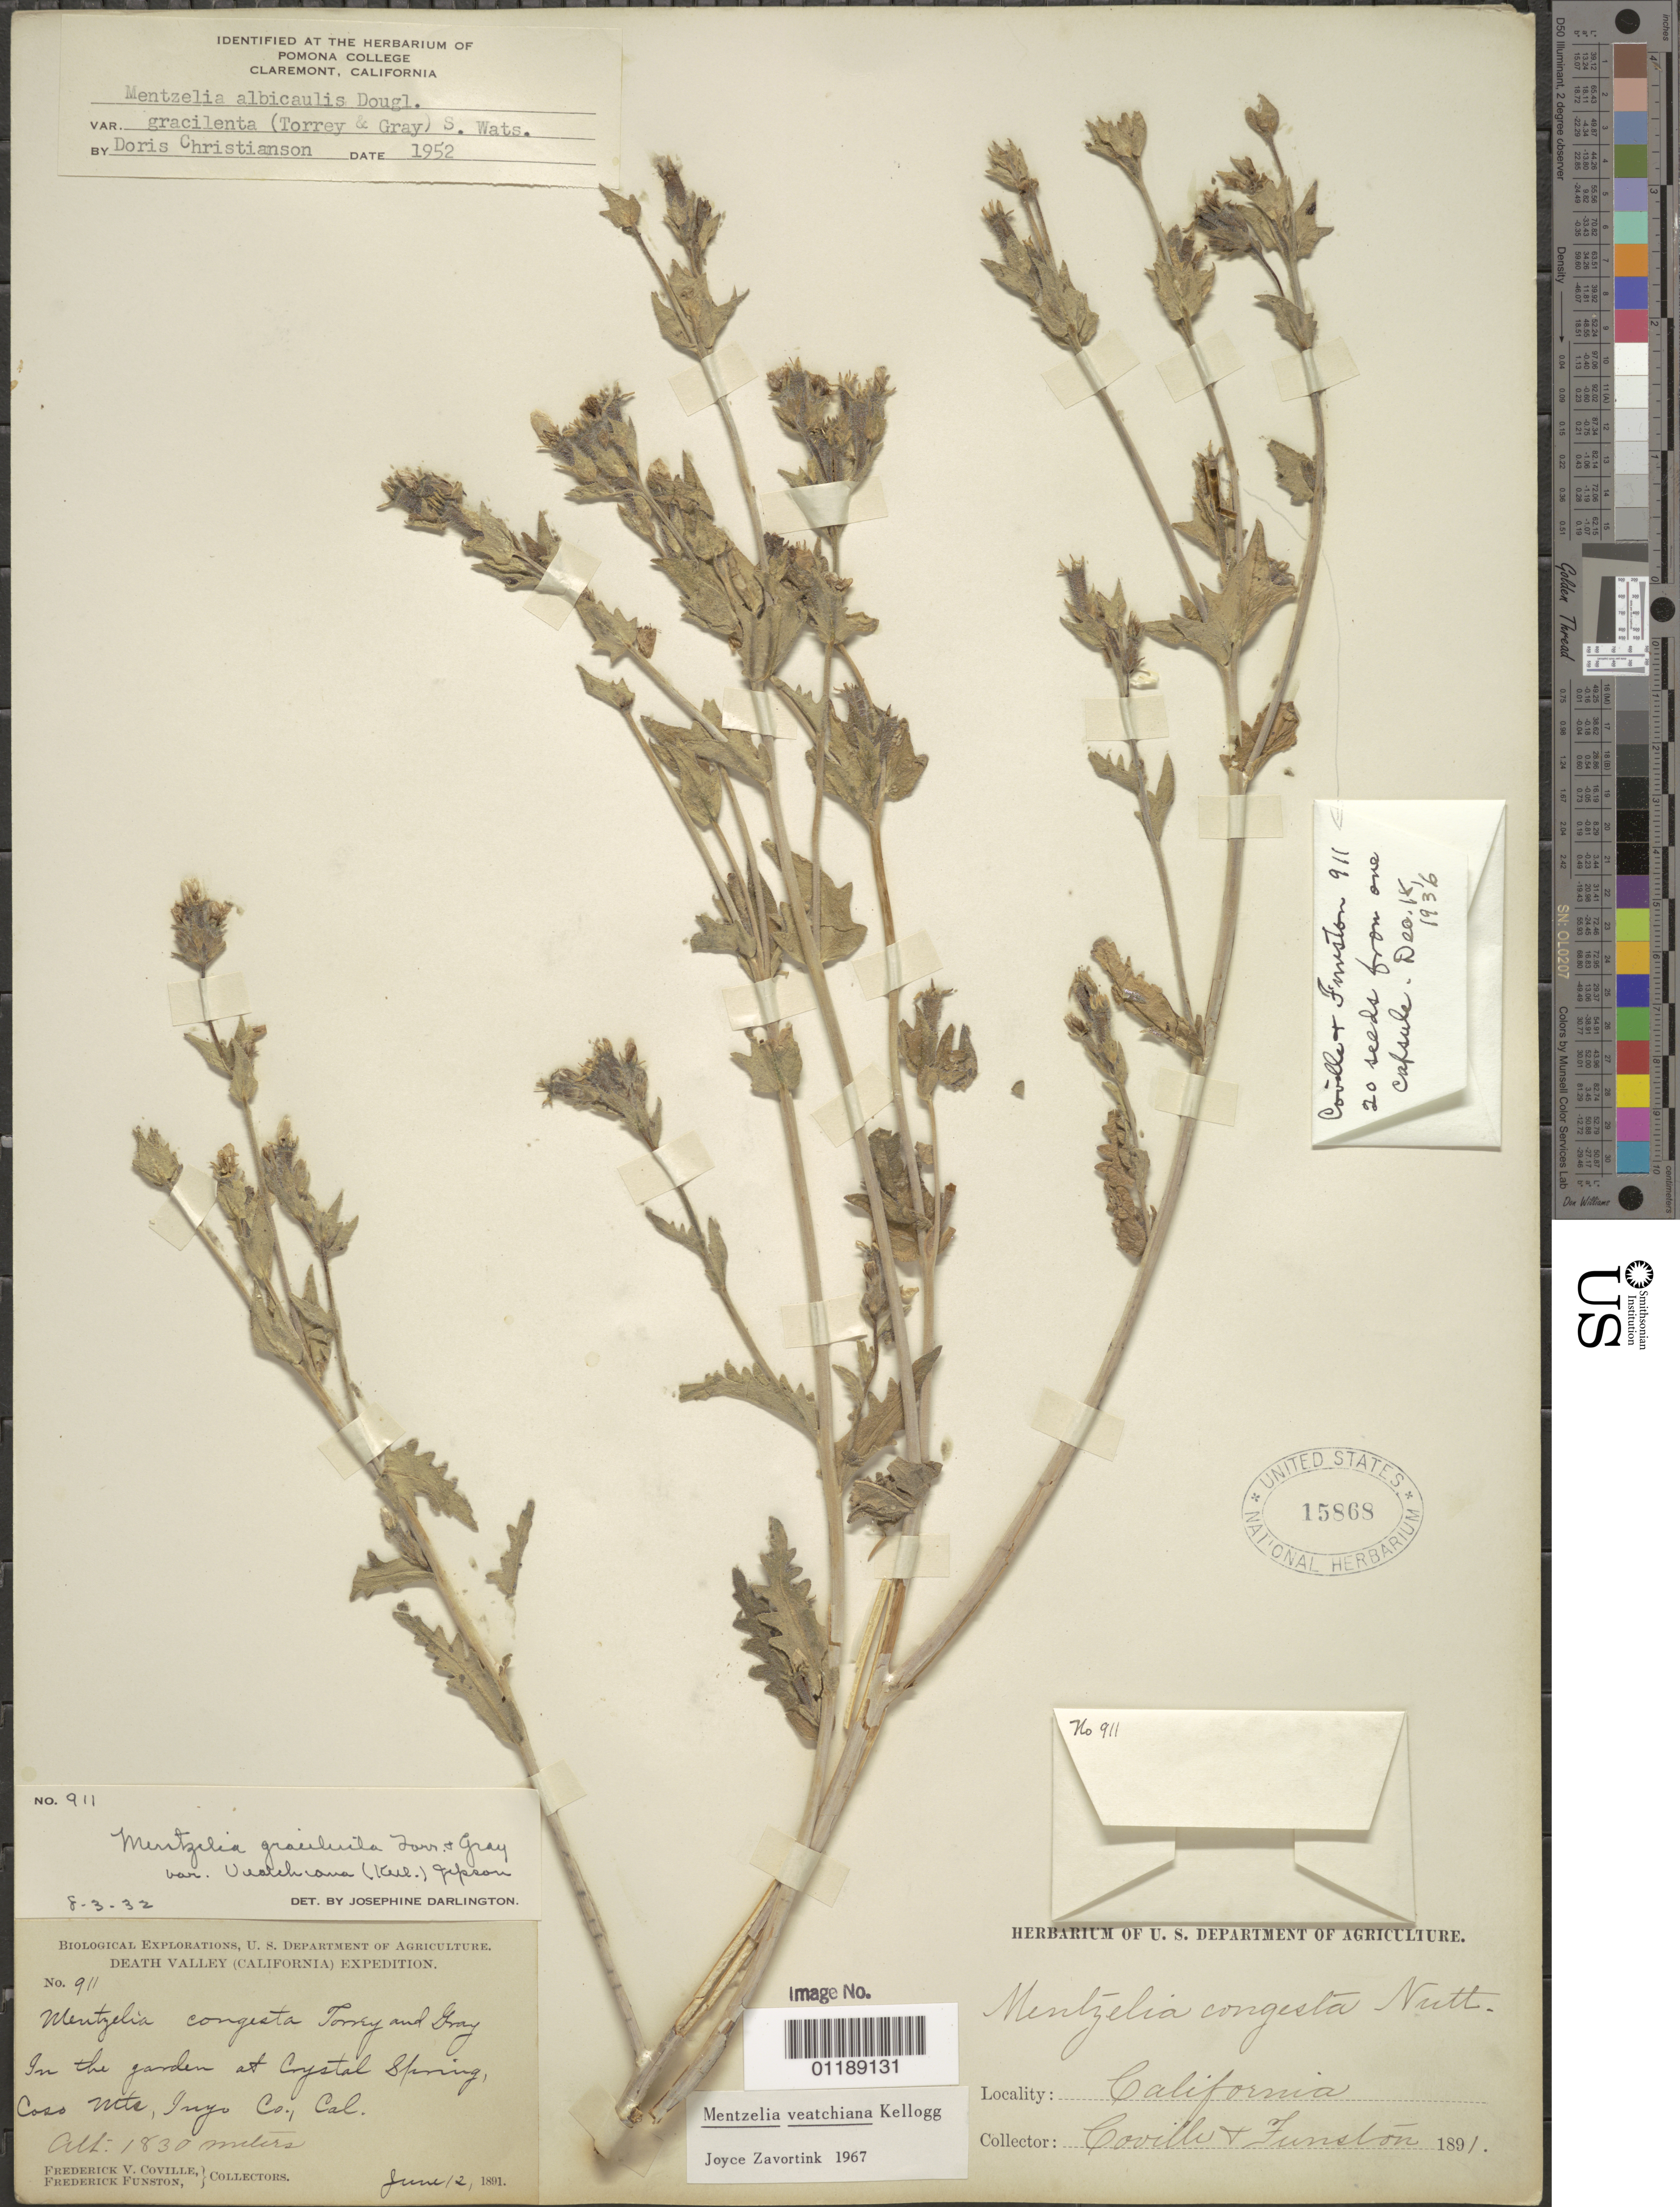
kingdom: Plantae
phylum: Tracheophyta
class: Magnoliopsida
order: Cornales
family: Loasaceae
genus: Mentzelia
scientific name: Mentzelia veatchiana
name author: Kellogg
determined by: Zavortink, J. E.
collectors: F. V. Coville & F. Funston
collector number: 911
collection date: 1891-06-12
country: United States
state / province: California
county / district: Inyo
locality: in the garden at Crystal Spring, Coso Mts.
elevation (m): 1830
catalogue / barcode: US 15868